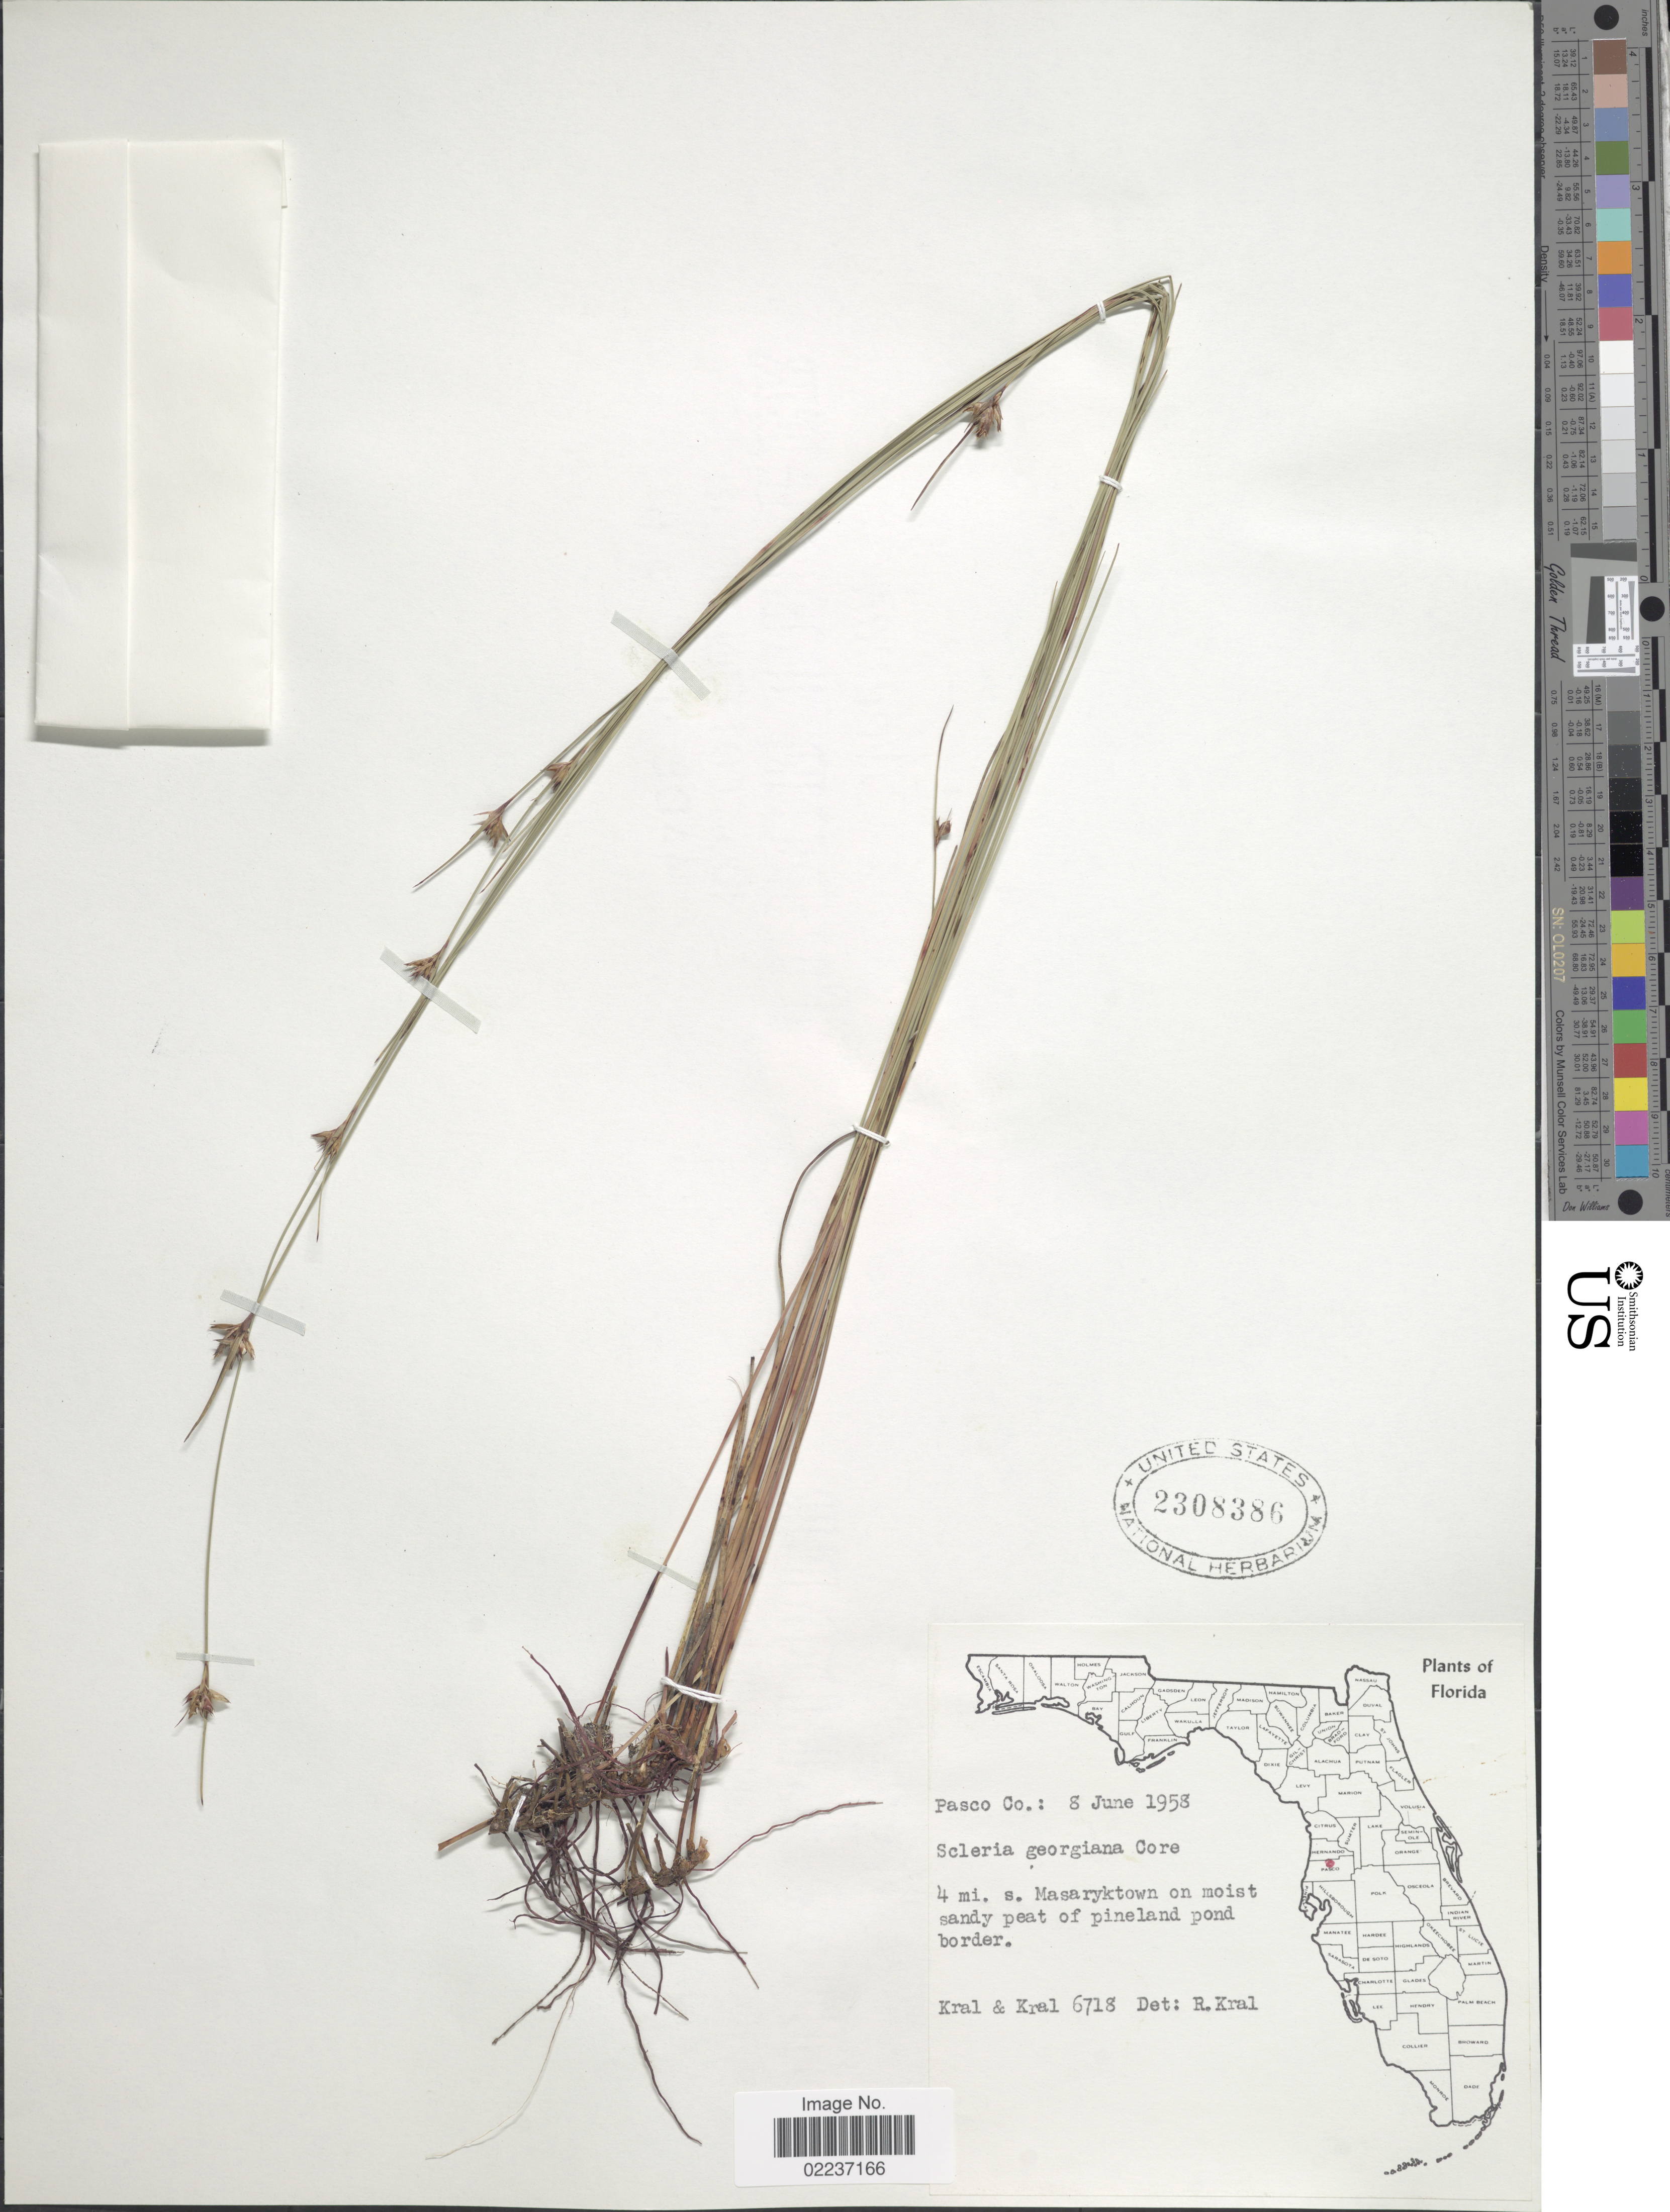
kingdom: Plantae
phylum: Tracheophyta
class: Liliopsida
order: Poales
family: Cyperaceae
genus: Scleria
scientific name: Scleria georgiana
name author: Core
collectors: -- Kral & -- Kral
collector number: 6718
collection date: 1958-06-08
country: United States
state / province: Florida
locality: Pasco Co., 4 mi. s. of Masaryktown on moist sandy peat of pineland pond border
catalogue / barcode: US 2308386